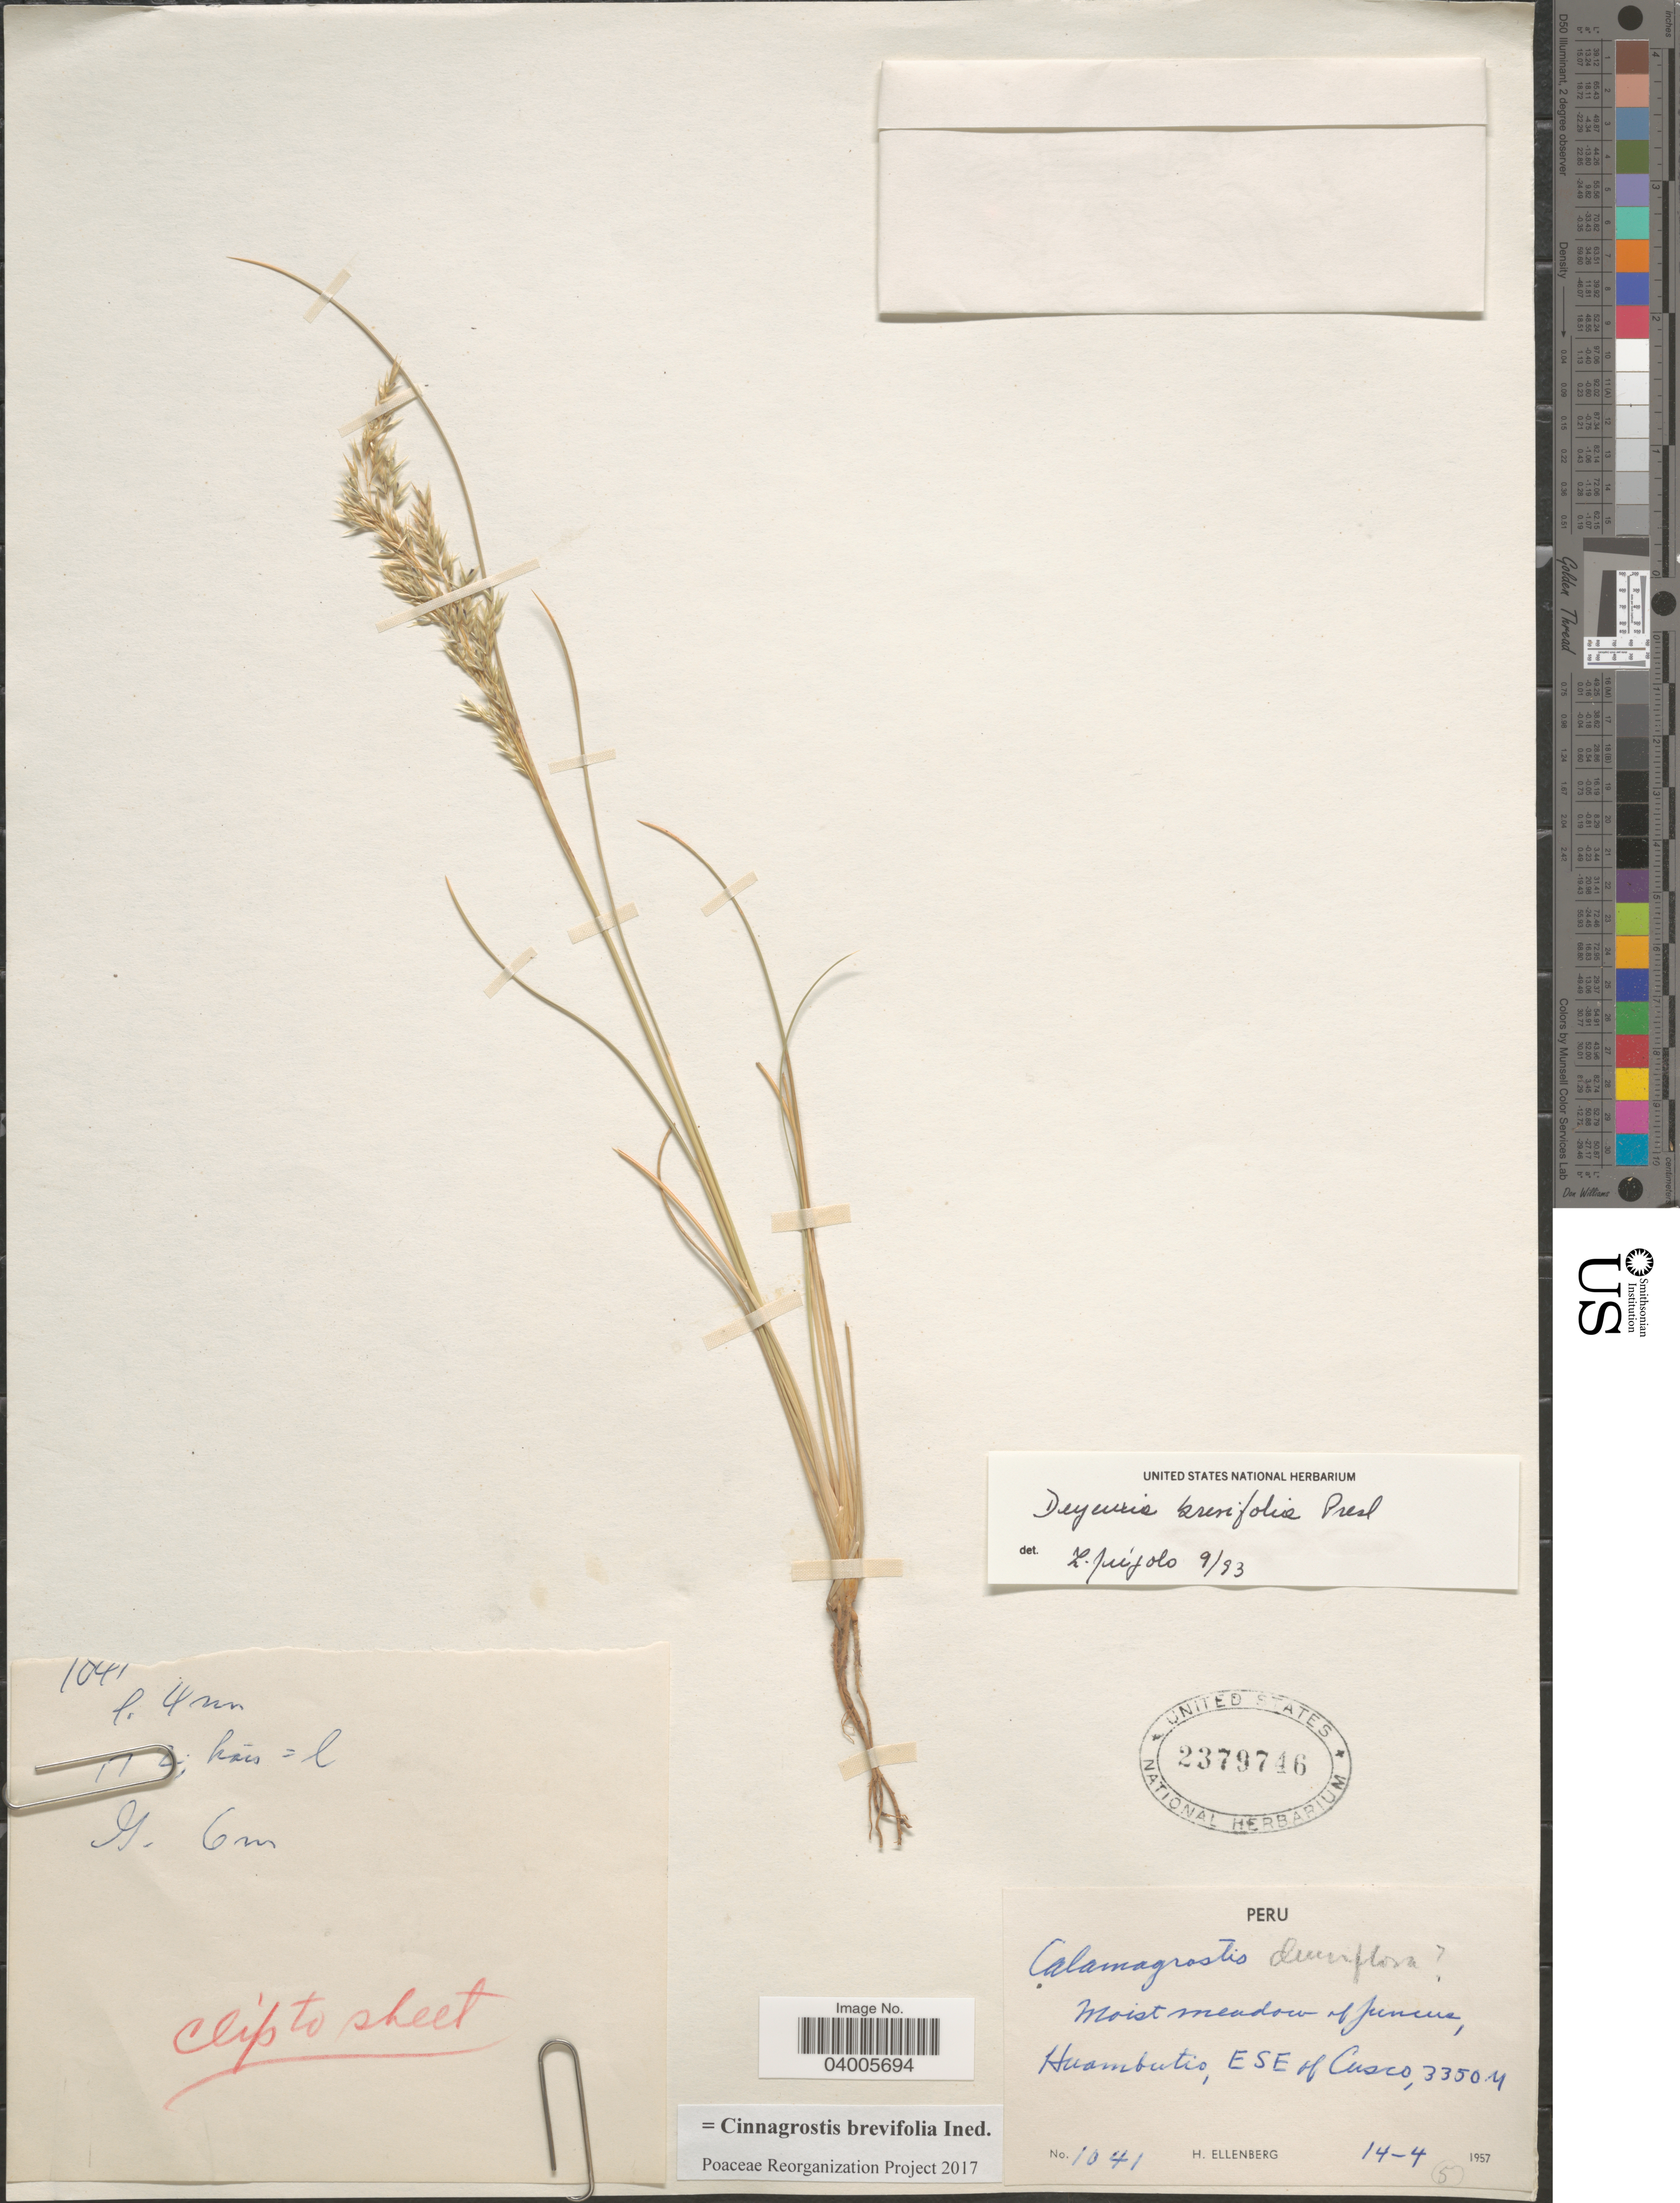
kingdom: Plantae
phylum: Tracheophyta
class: Liliopsida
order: Poales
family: Poaceae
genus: Cinnagrostis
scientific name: Cinnagrostis brevifolia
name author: (J. Presl) P.M. Peterson et al.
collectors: H. Ellenberg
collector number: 1041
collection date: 1957-04-14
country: Peru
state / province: Cusco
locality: Moist meadow of Juncus, Huambutio, ESE of Cusco.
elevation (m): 3350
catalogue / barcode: US 2379746